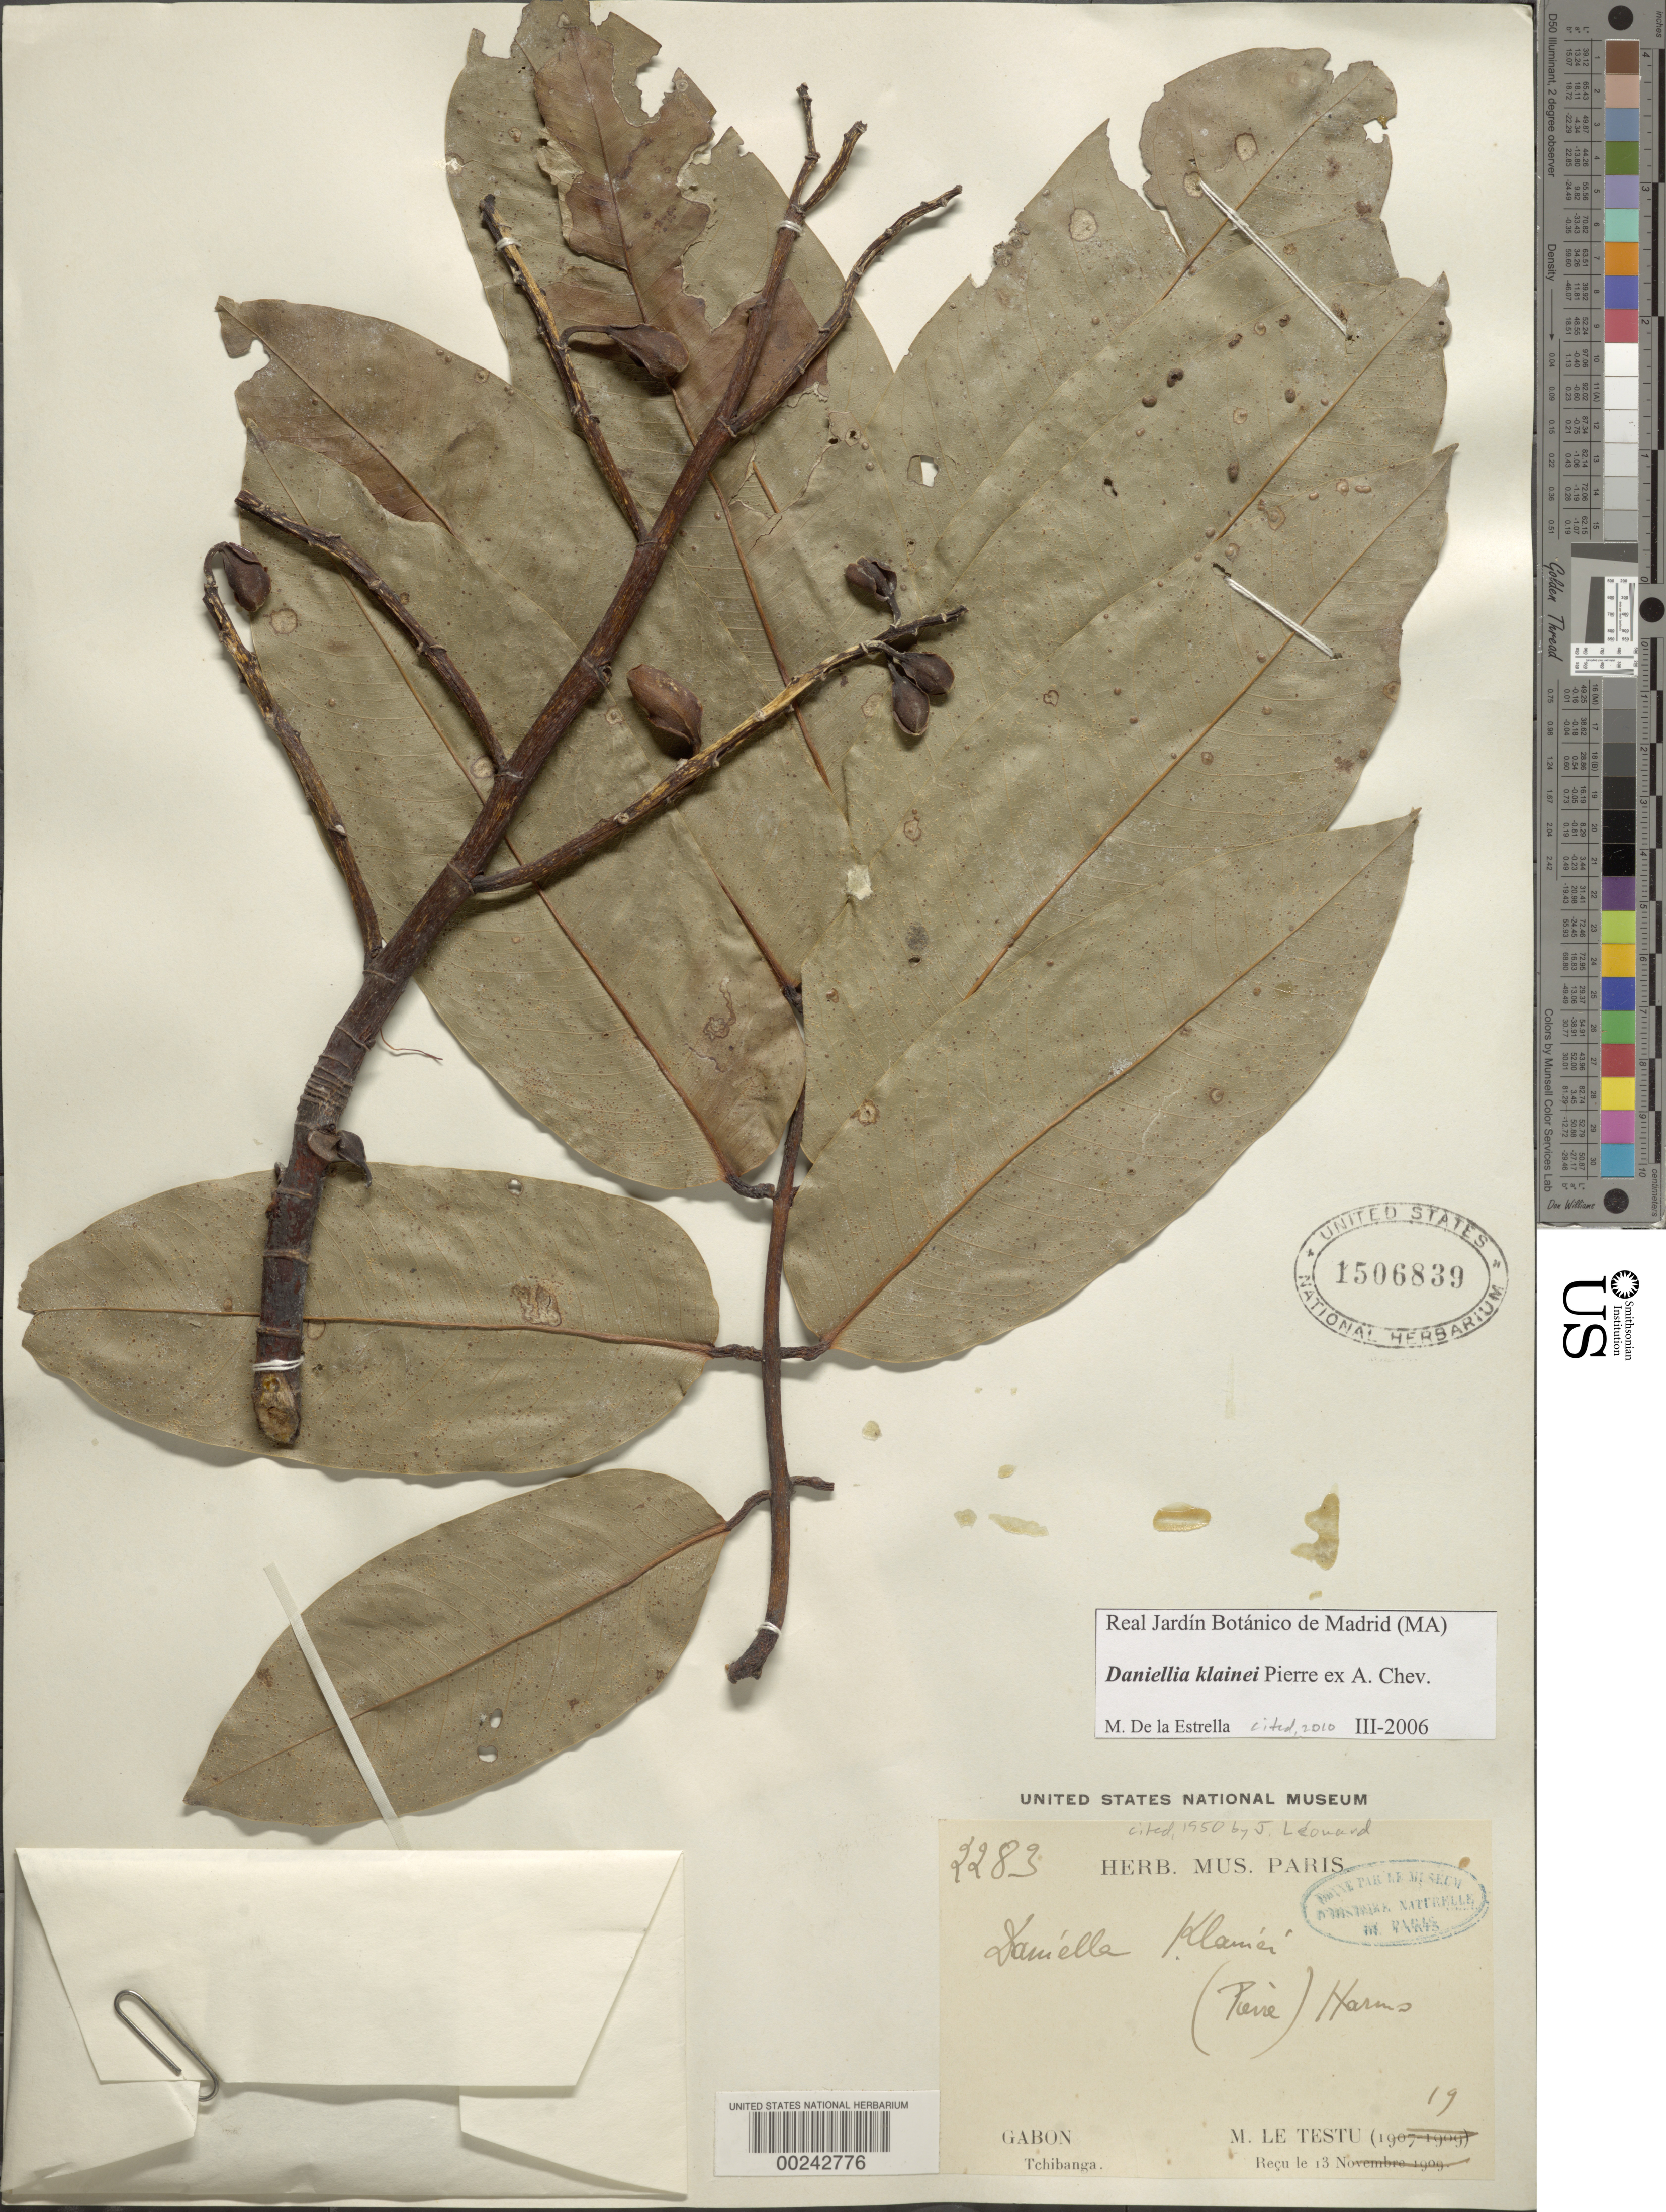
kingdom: Plantae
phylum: Tracheophyta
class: Magnoliopsida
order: Fabales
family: Fabaceae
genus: Daniellia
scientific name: Daniellia klainei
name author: Pierre ex A. Chev.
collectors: G. Le Testu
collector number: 2283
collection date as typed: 1919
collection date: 1919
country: Gabon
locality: Tchibanga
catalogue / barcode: US 1506839